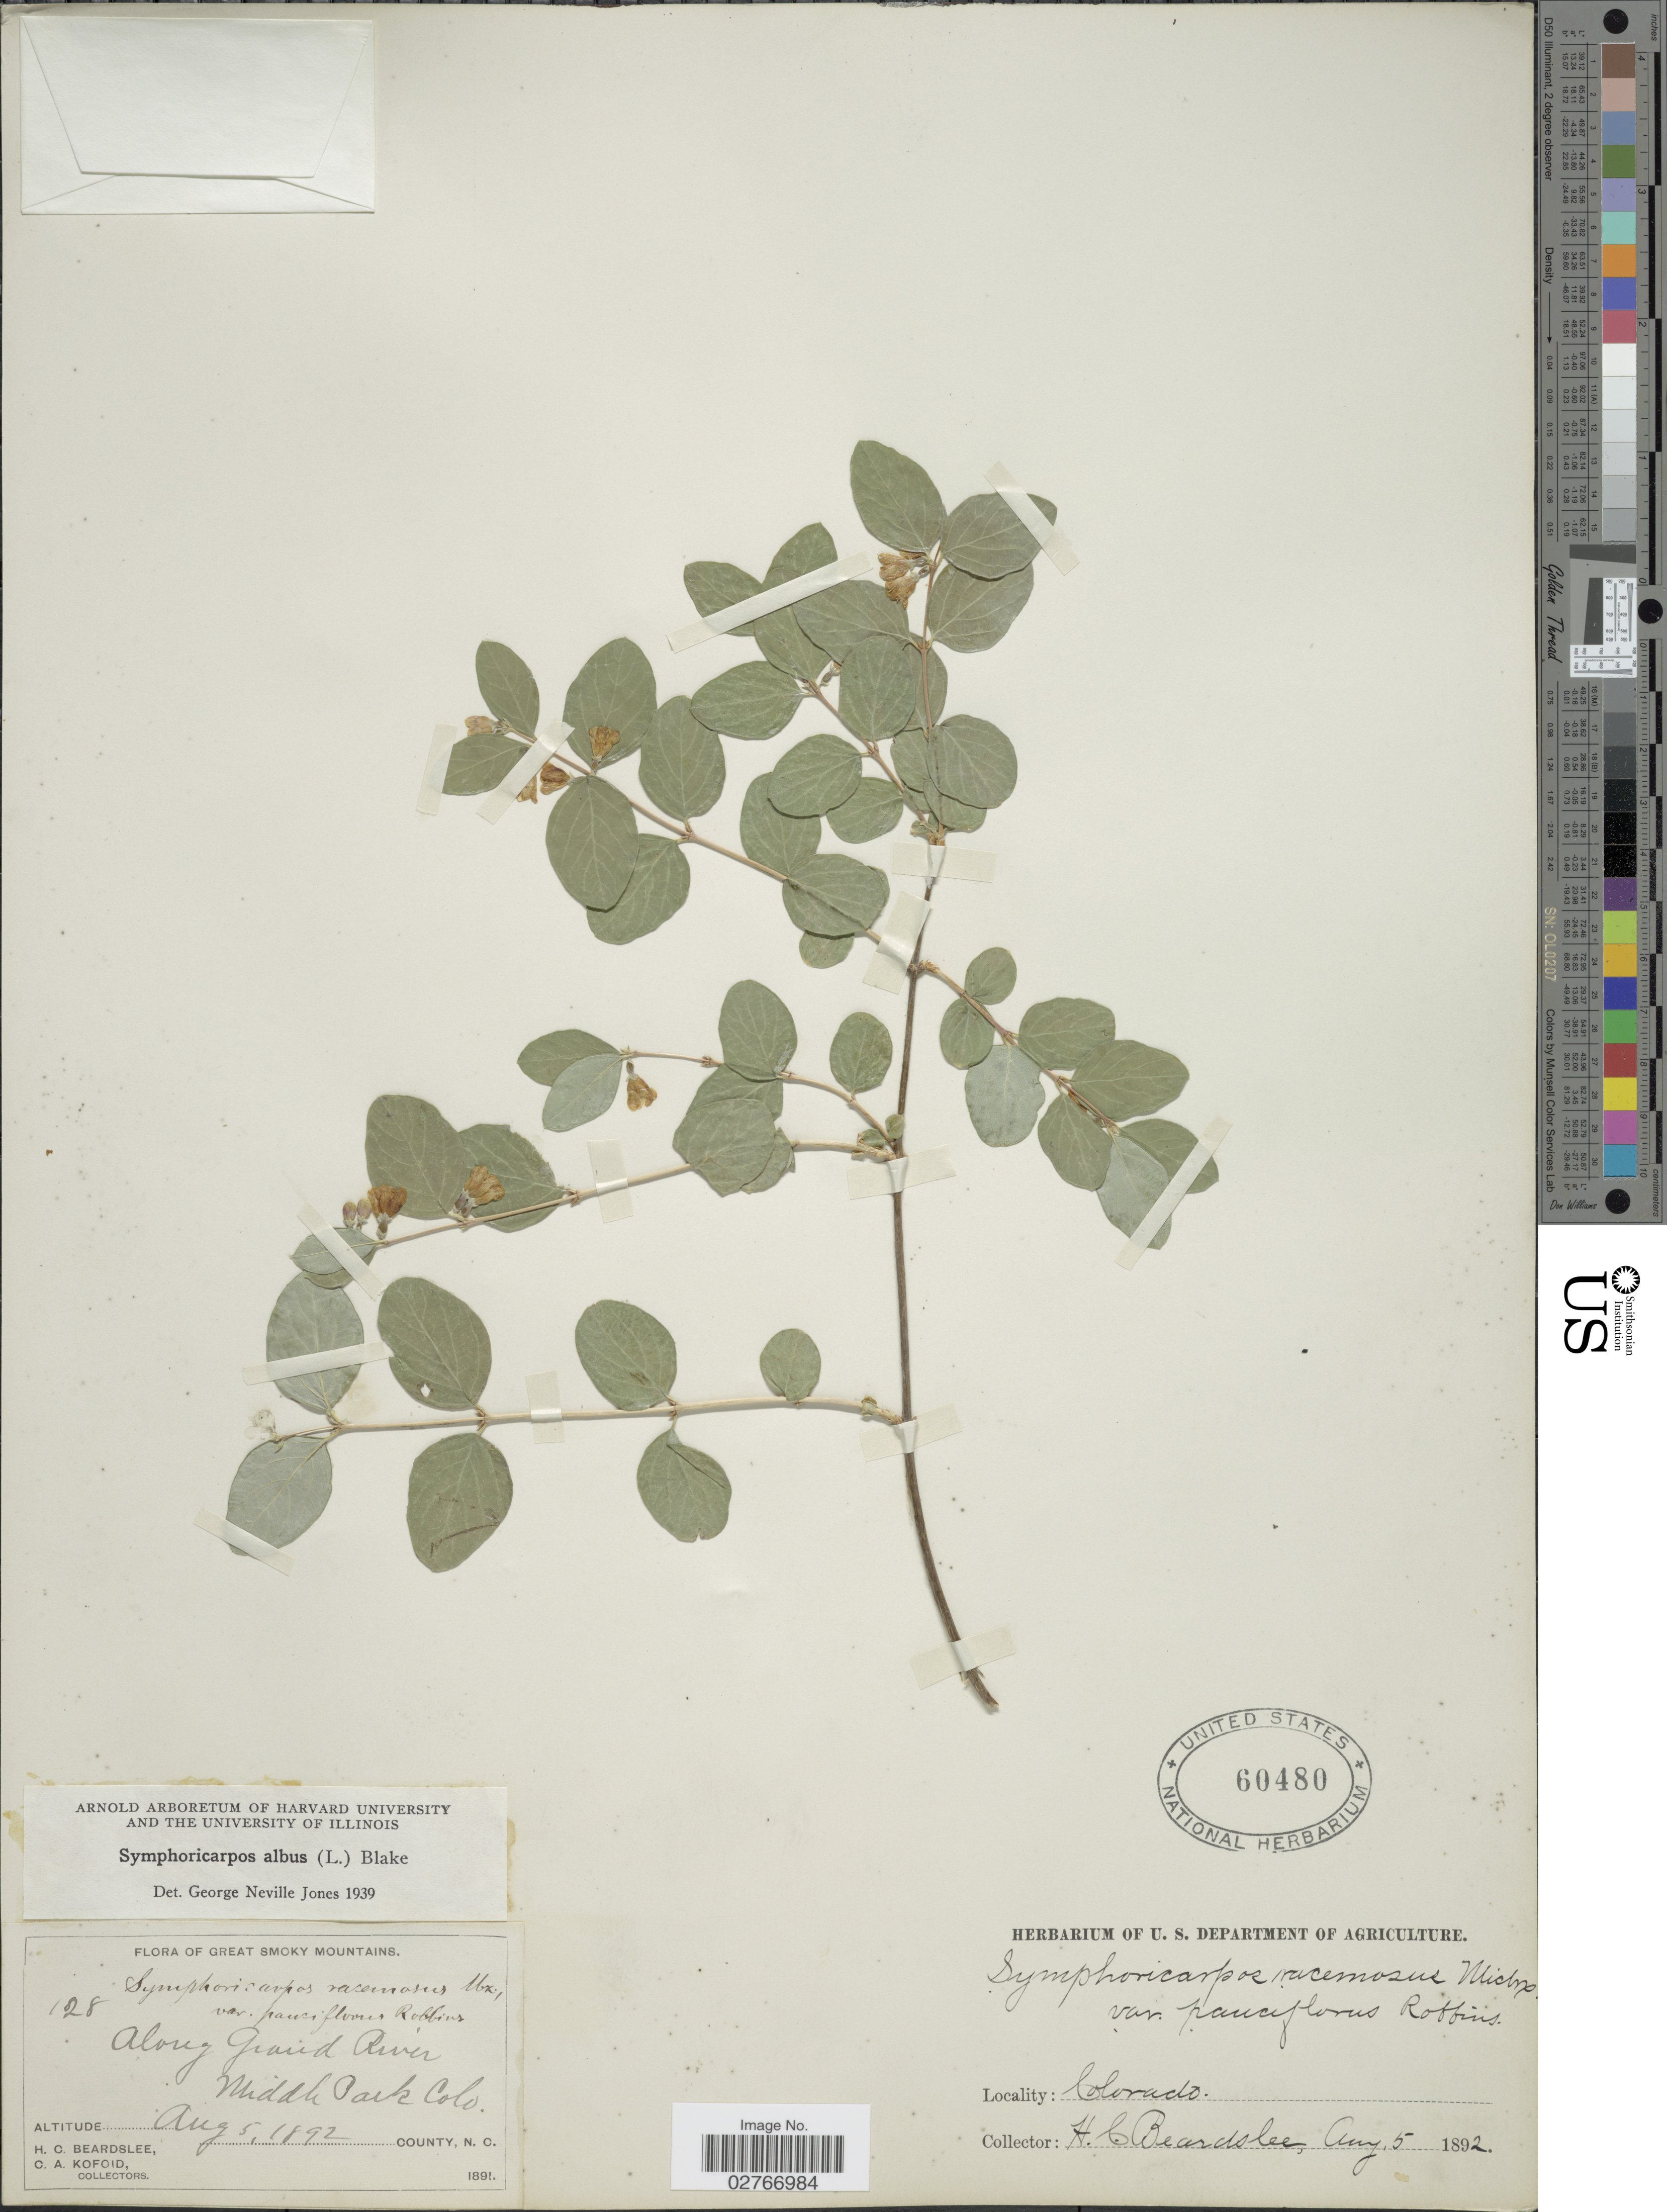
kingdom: Plantae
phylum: Tracheophyta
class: Magnoliopsida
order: Dipsacales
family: Caprifoliaceae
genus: Symphoricarpos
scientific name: Symphoricarpos albus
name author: (L.) S.F. Blake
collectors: H. Beardslee & C. Kofoid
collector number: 128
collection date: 1892-08-05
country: United States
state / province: Colorado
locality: Great Smoky Mountains. Along Grand River, Middle Park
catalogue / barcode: US 60480